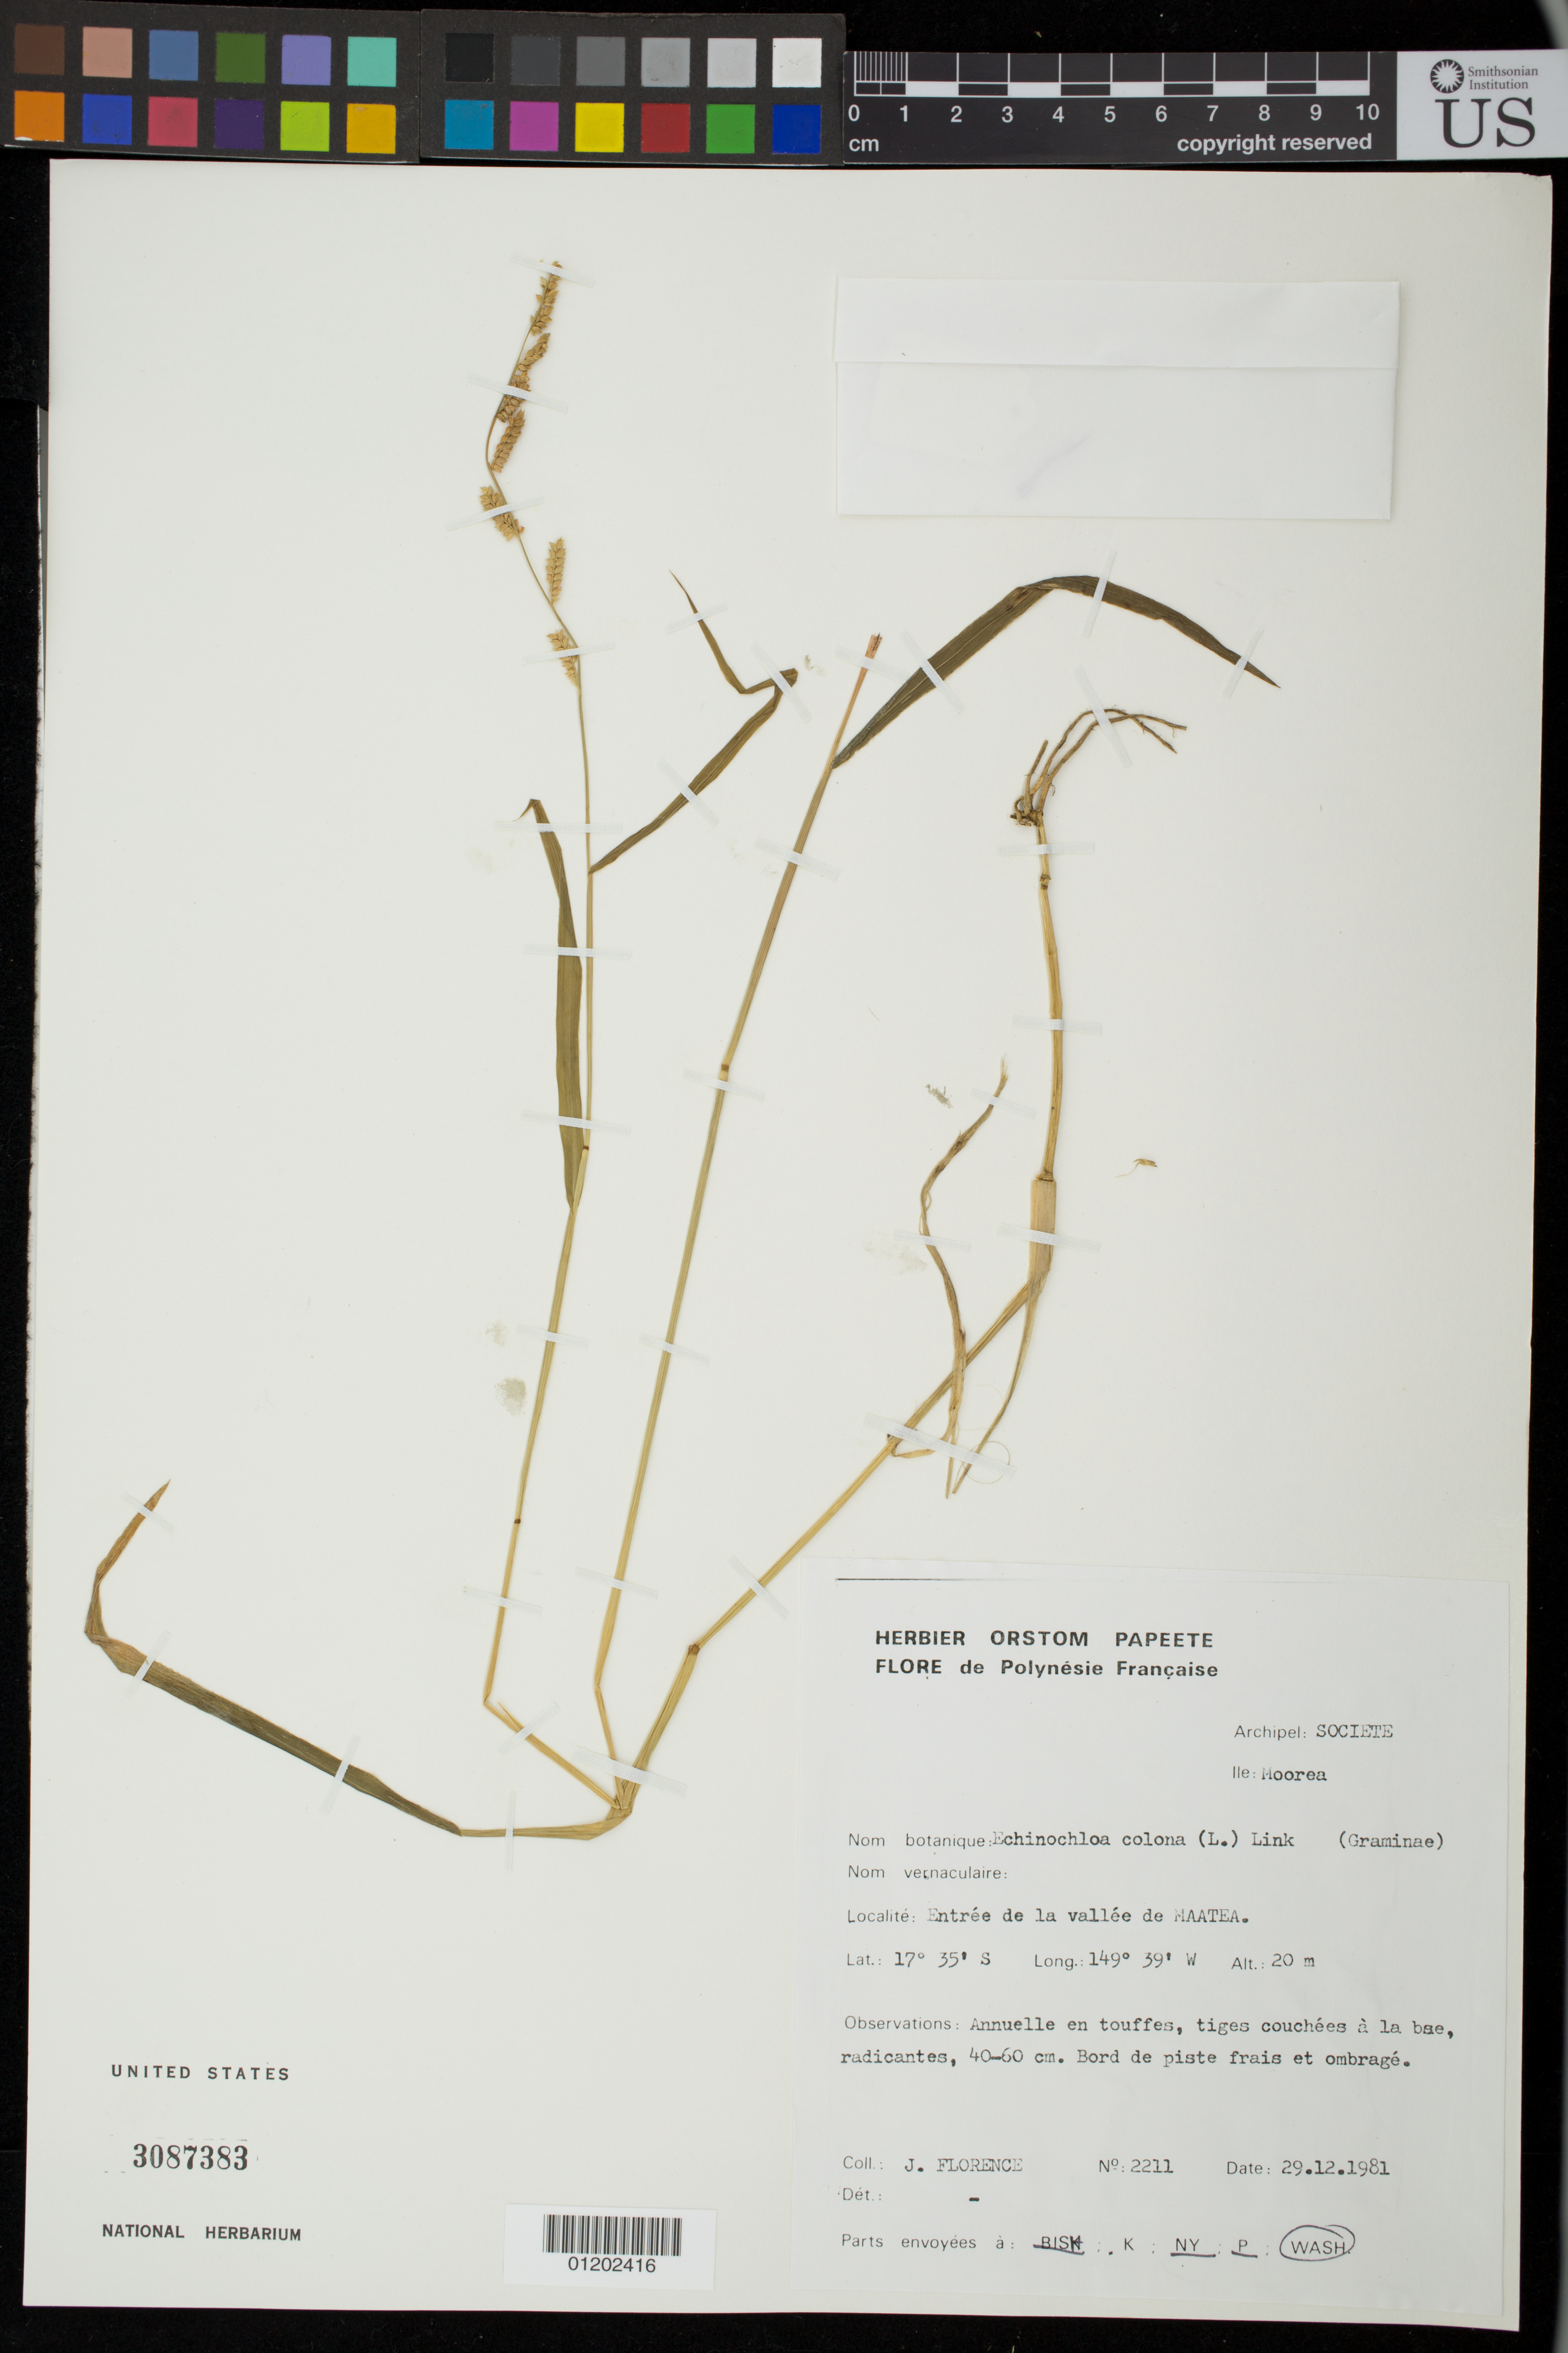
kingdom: Plantae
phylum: Tracheophyta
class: Liliopsida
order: Poales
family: Poaceae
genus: Echinochloa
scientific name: Echinochloa colona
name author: (L.) Link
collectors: J. Florence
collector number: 2211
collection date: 1981-12-29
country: French Polynesia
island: Moorea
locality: Entrèe de la vallèe de MAATEA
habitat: Bord de piste frais et ombragè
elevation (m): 20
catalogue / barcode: US 3087383